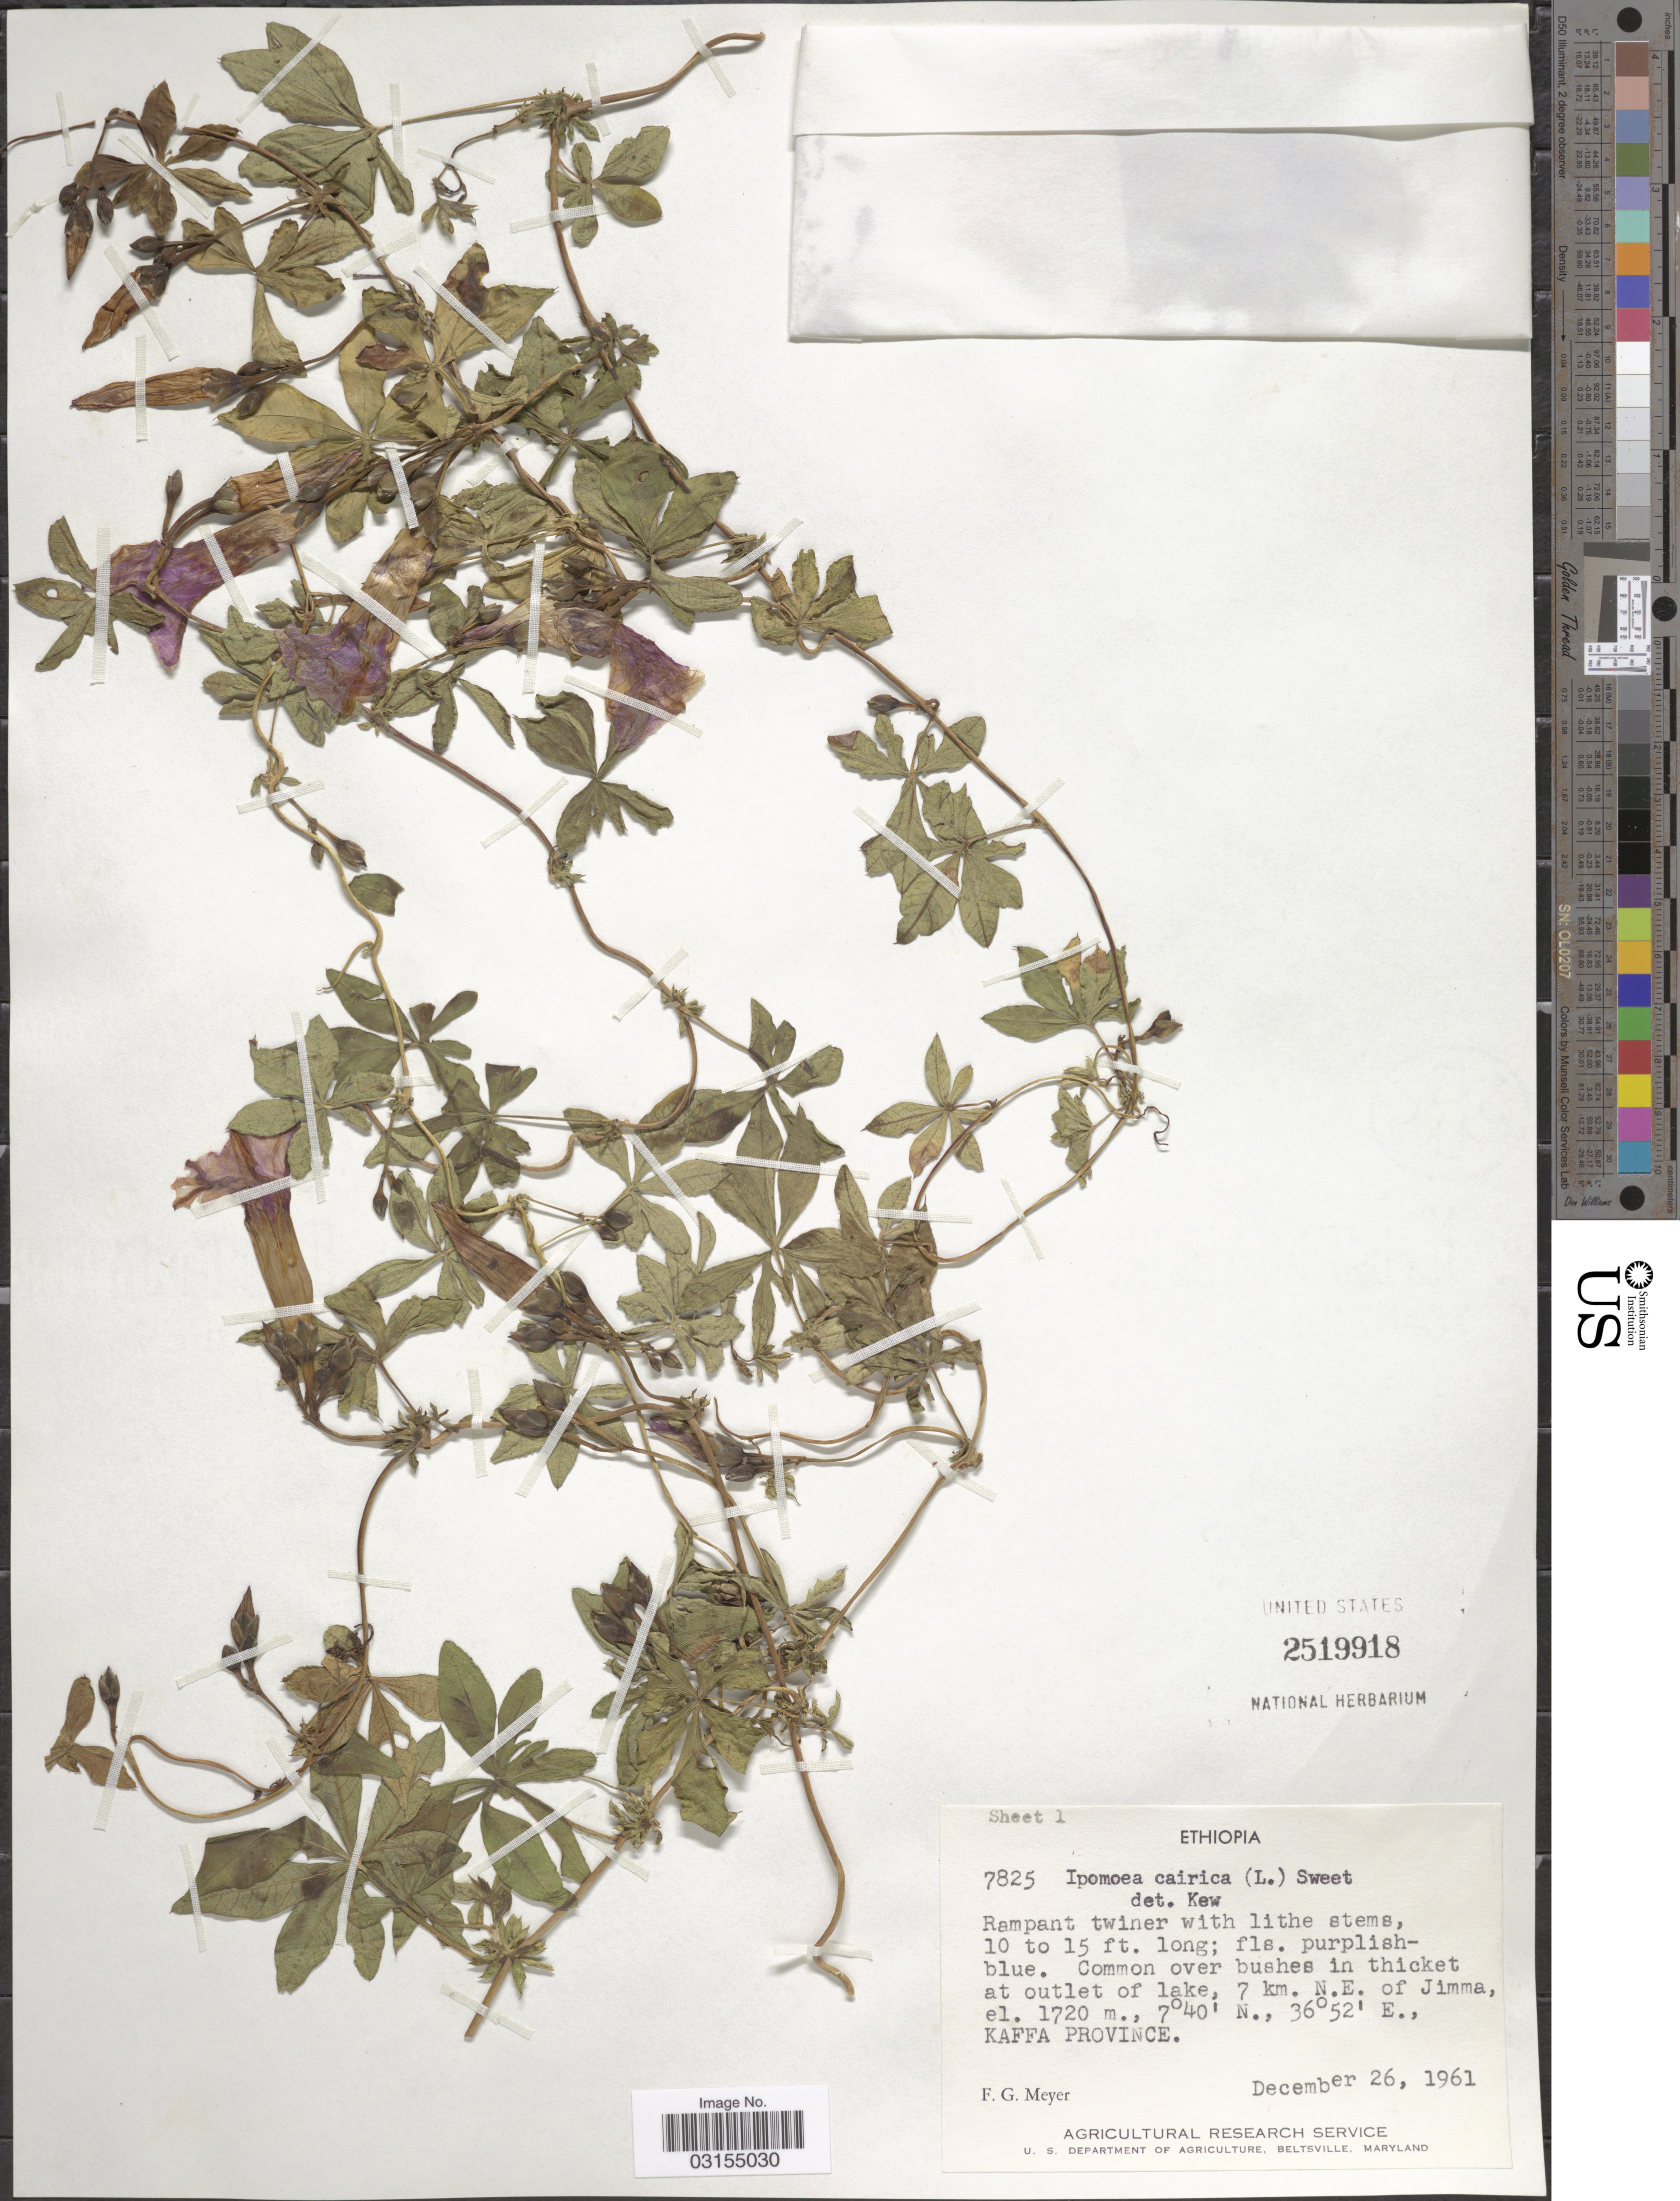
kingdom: Plantae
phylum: Tracheophyta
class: Magnoliopsida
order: Solanales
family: Convolvulaceae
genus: Ipomoea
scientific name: Ipomoea cairica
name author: (L.) Sweet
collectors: F. G. Meyer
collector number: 7825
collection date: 1961-12-26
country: Ethiopia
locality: Common over bushes in thicket at outlet of lake, 7 km. N.E. of Jimma, Kaffa Province.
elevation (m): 1720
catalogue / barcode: US 2519918